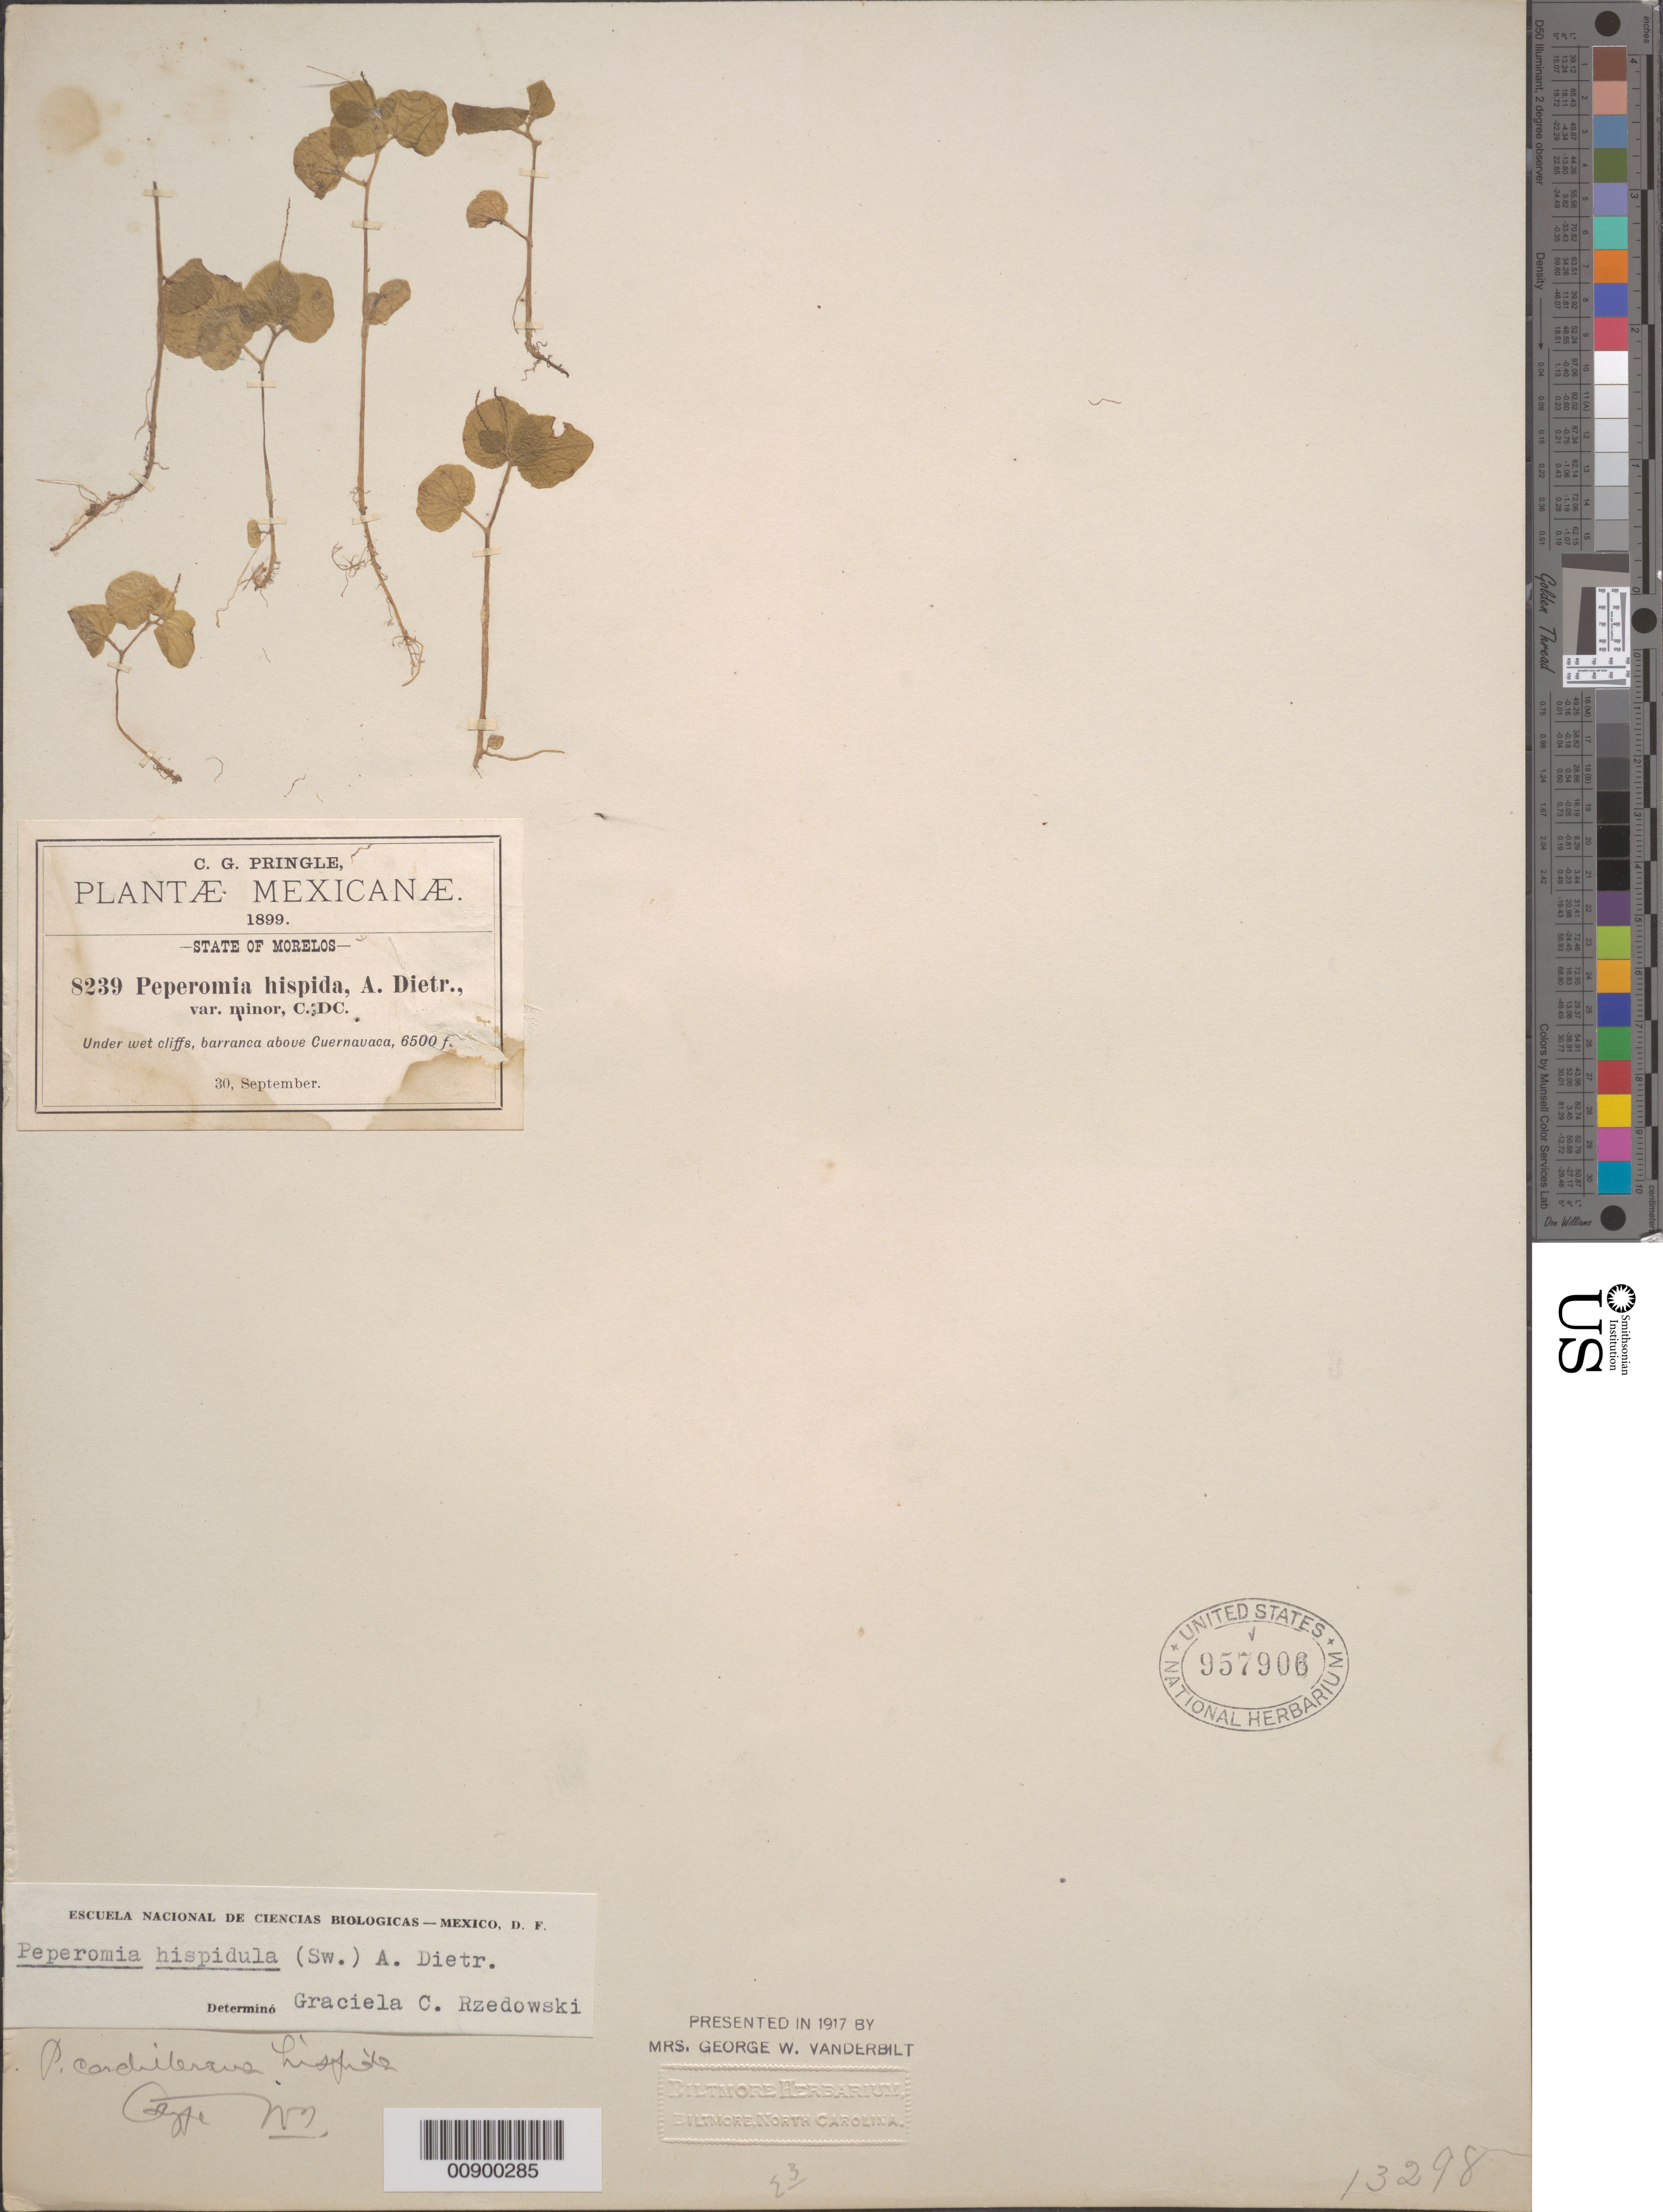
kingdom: Plantae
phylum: Tracheophyta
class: Magnoliopsida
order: Piperales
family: Piperaceae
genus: Peperomia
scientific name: Peperomia hispiduliformis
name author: Trel. in Moldenke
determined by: Jiménez, José Estaban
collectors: C. G. Pringle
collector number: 8239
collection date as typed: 30 Sep 1899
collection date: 1899-09-30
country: Mexico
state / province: Morelos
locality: Barranca above Cuernavaca, Morelos.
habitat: Under wet cliffs.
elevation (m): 1981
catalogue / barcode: US 957906